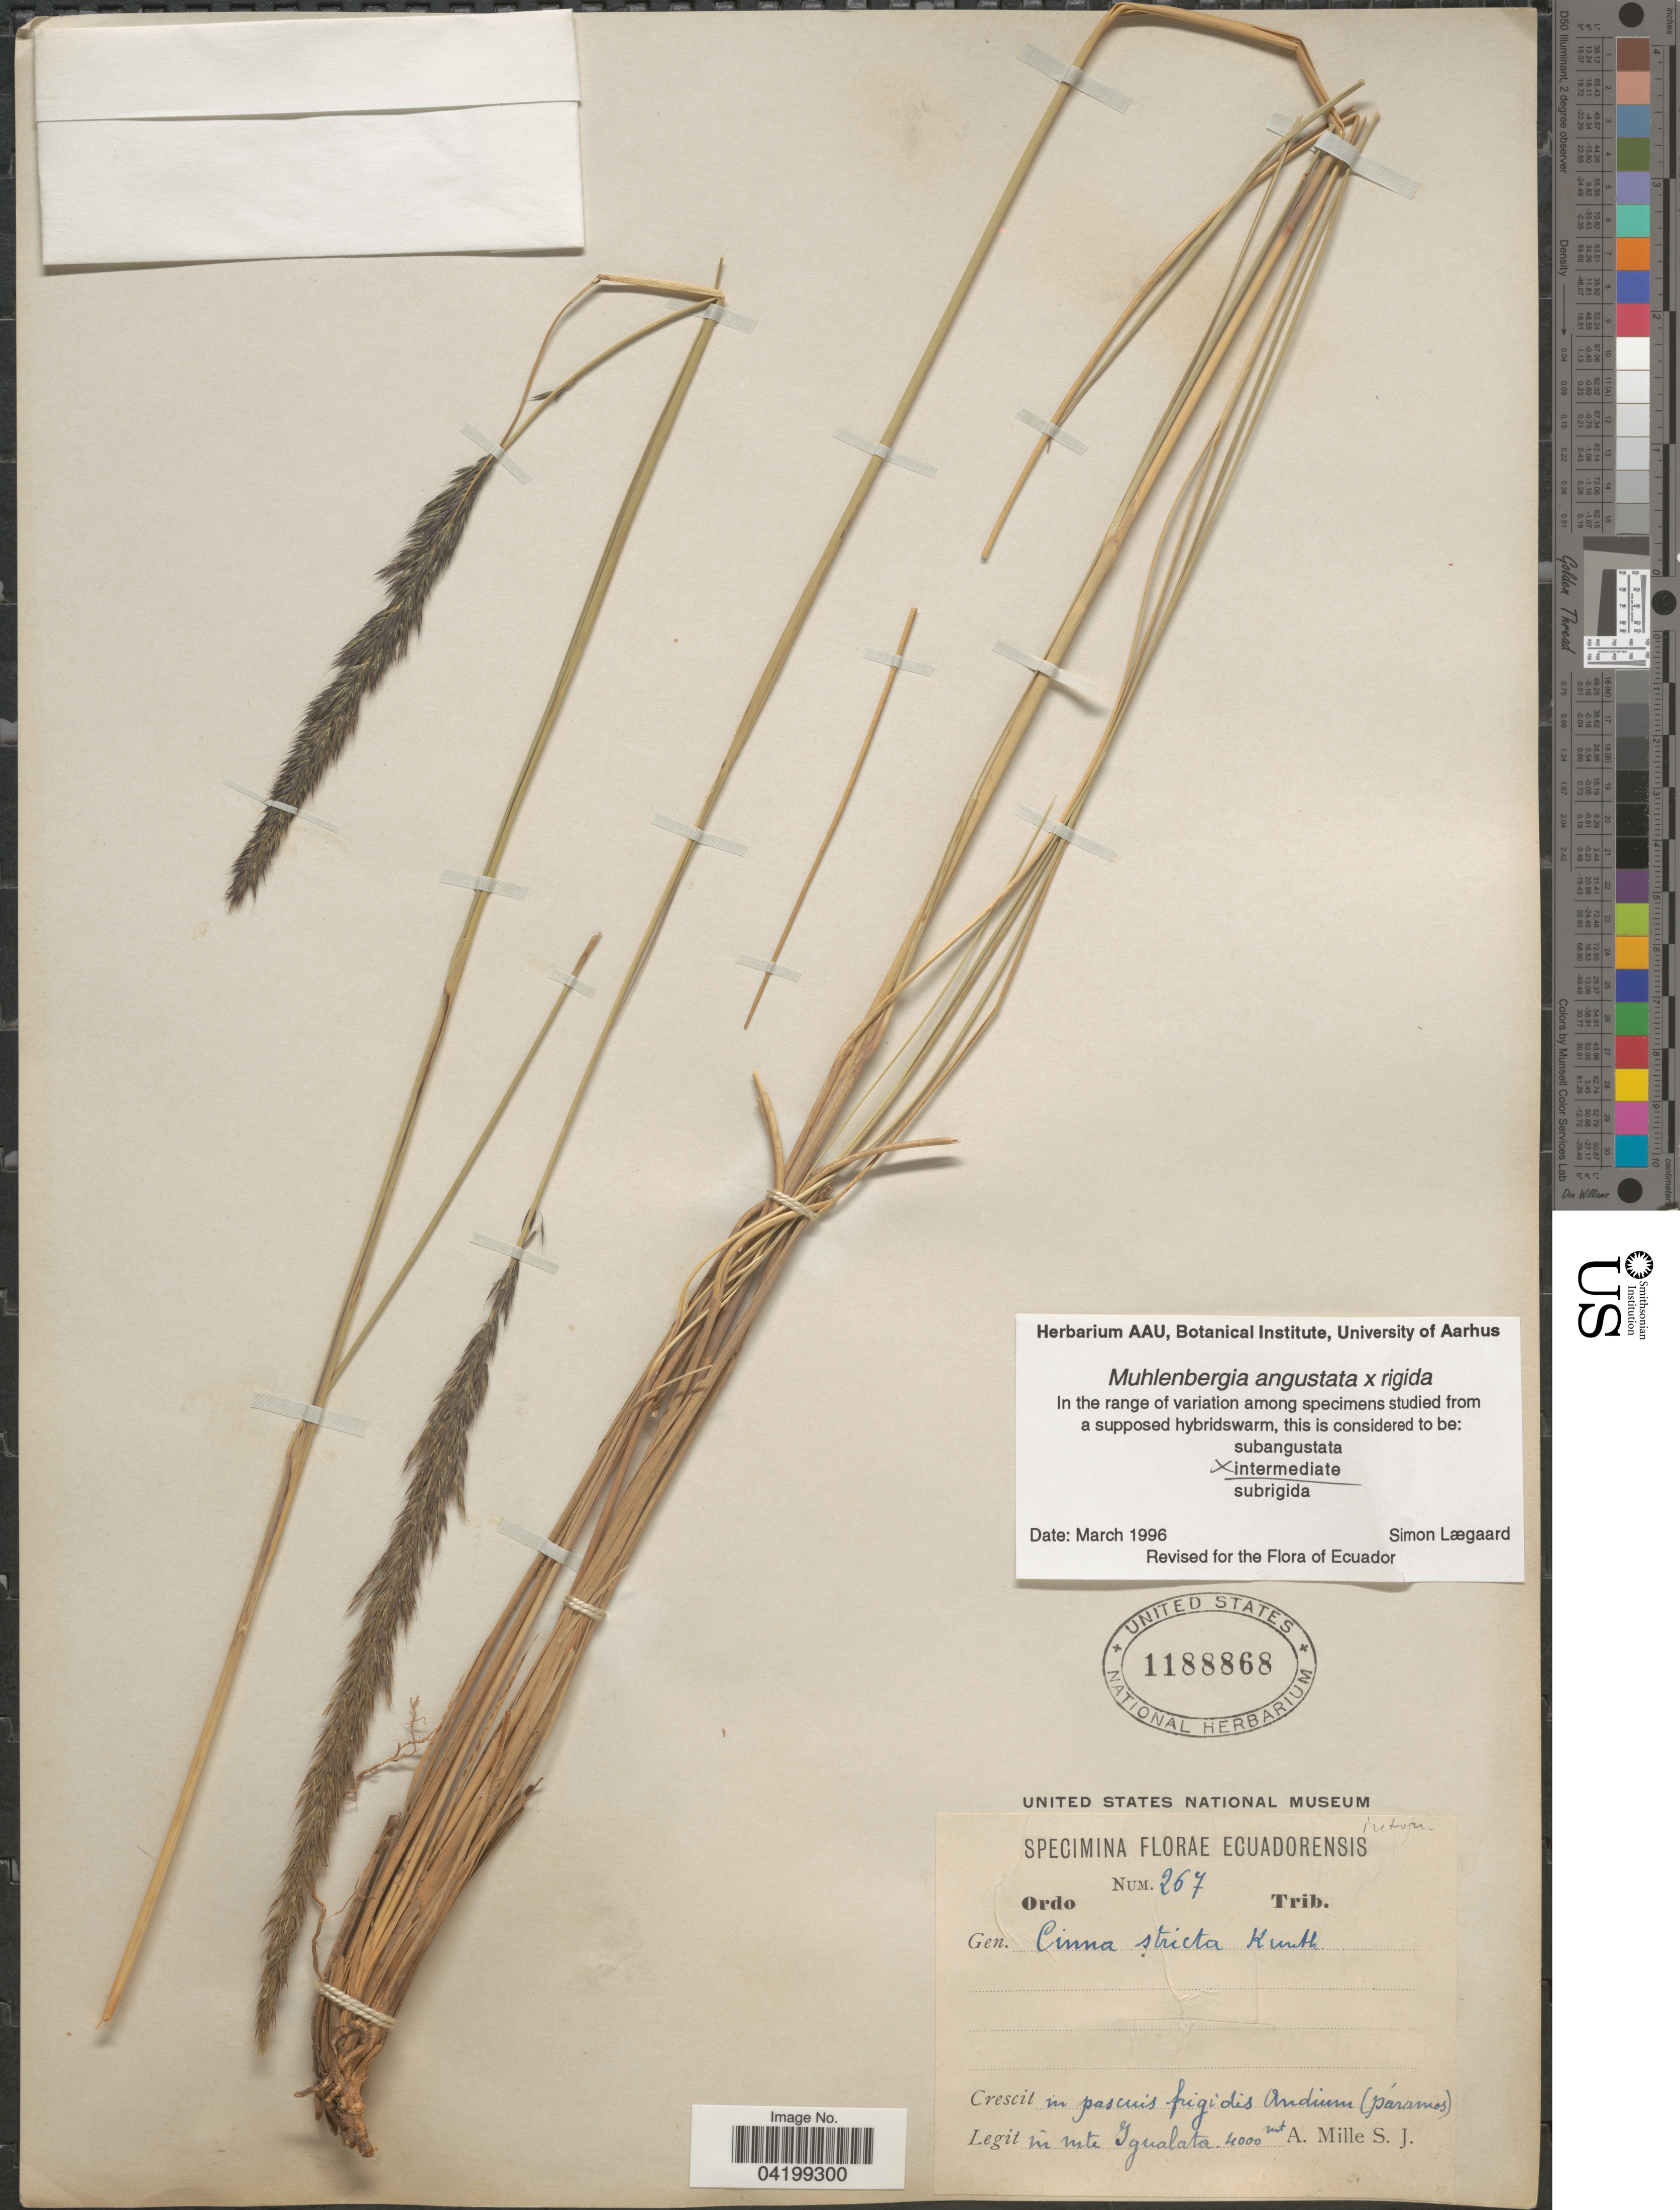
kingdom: Plantae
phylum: Tracheophyta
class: Liliopsida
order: Poales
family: Poaceae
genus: Muhlenbergia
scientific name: Muhlenbergia angustata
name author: (J. Presl) Kunth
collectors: A. Mille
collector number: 267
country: Ecuador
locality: In pascuis frigidis Andium (páramos) in mte Igualata.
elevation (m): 4000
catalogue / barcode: US 1188868